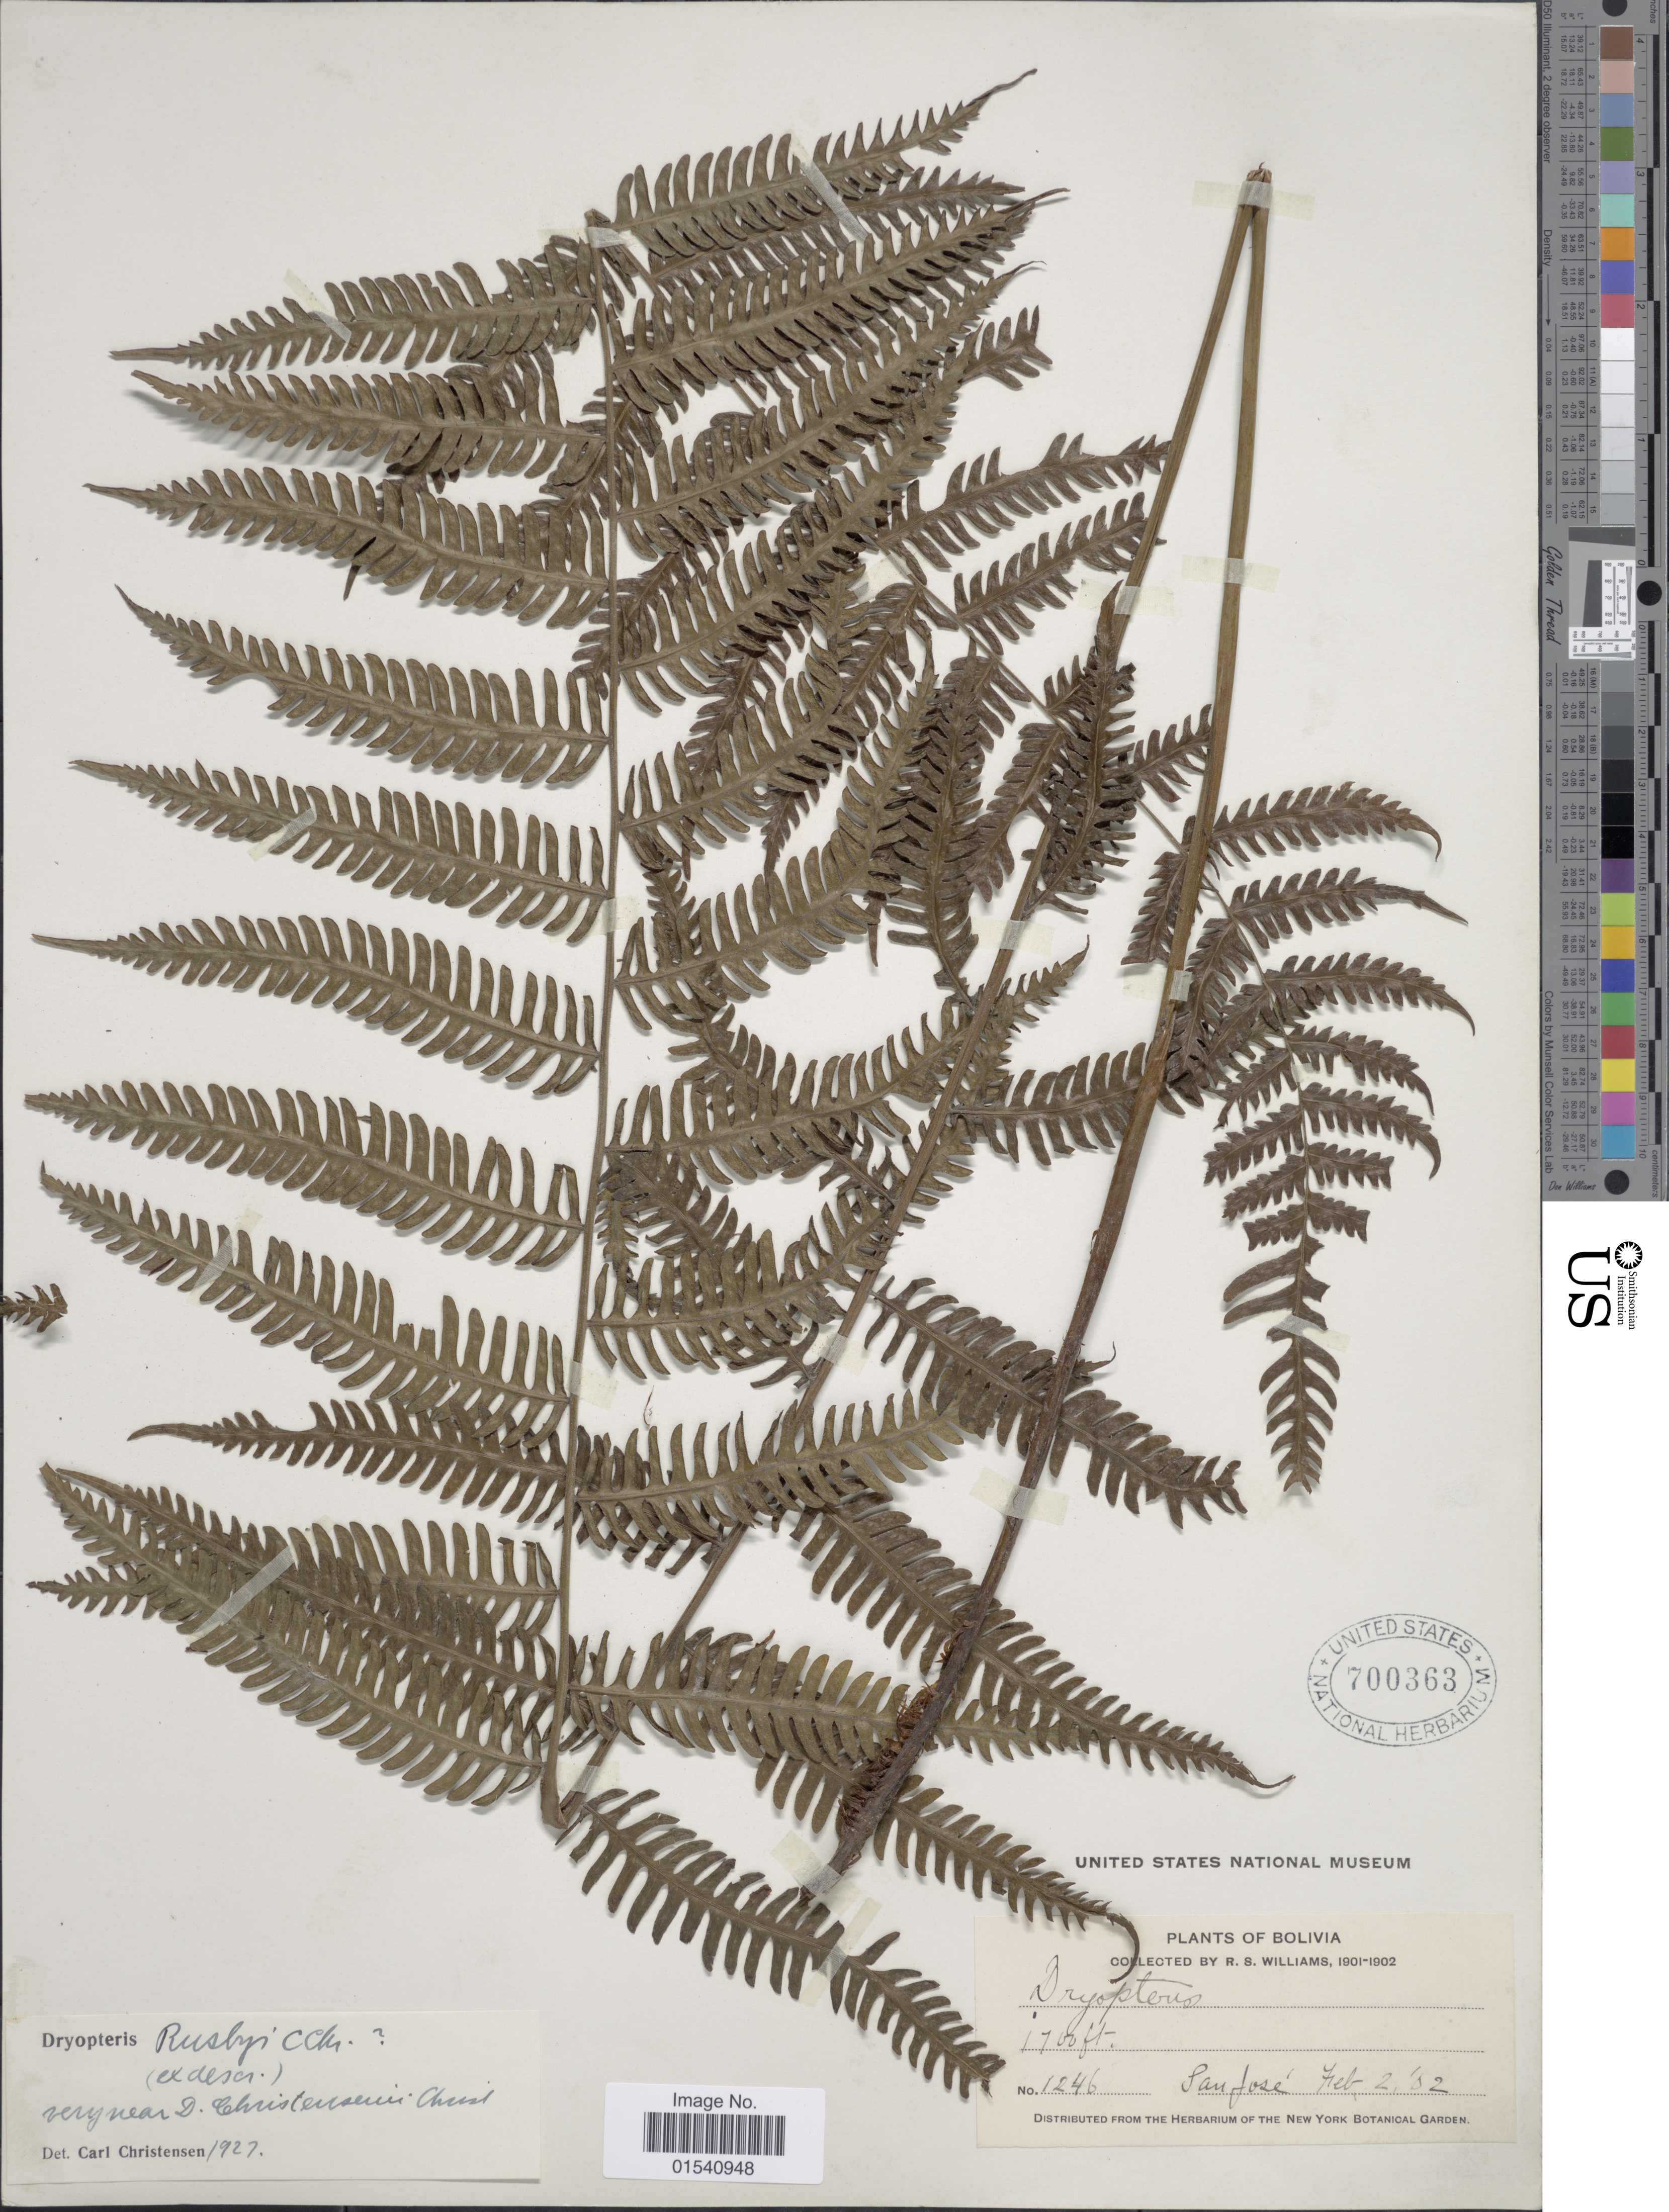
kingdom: Plantae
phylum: Tracheophyta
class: Polypodiopsida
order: Polypodiales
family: Thelypteridaceae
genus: Amauropelta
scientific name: Amauropelta rusbyi (C. Chr.) comb. nov., ined 2015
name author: (C. Chr.)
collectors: R. S. Williams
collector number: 1246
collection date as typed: Feb. 2, '02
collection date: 1902-02-02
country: Bolivia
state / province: La Paz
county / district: Munecas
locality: San Jose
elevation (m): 518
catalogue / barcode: US 700363